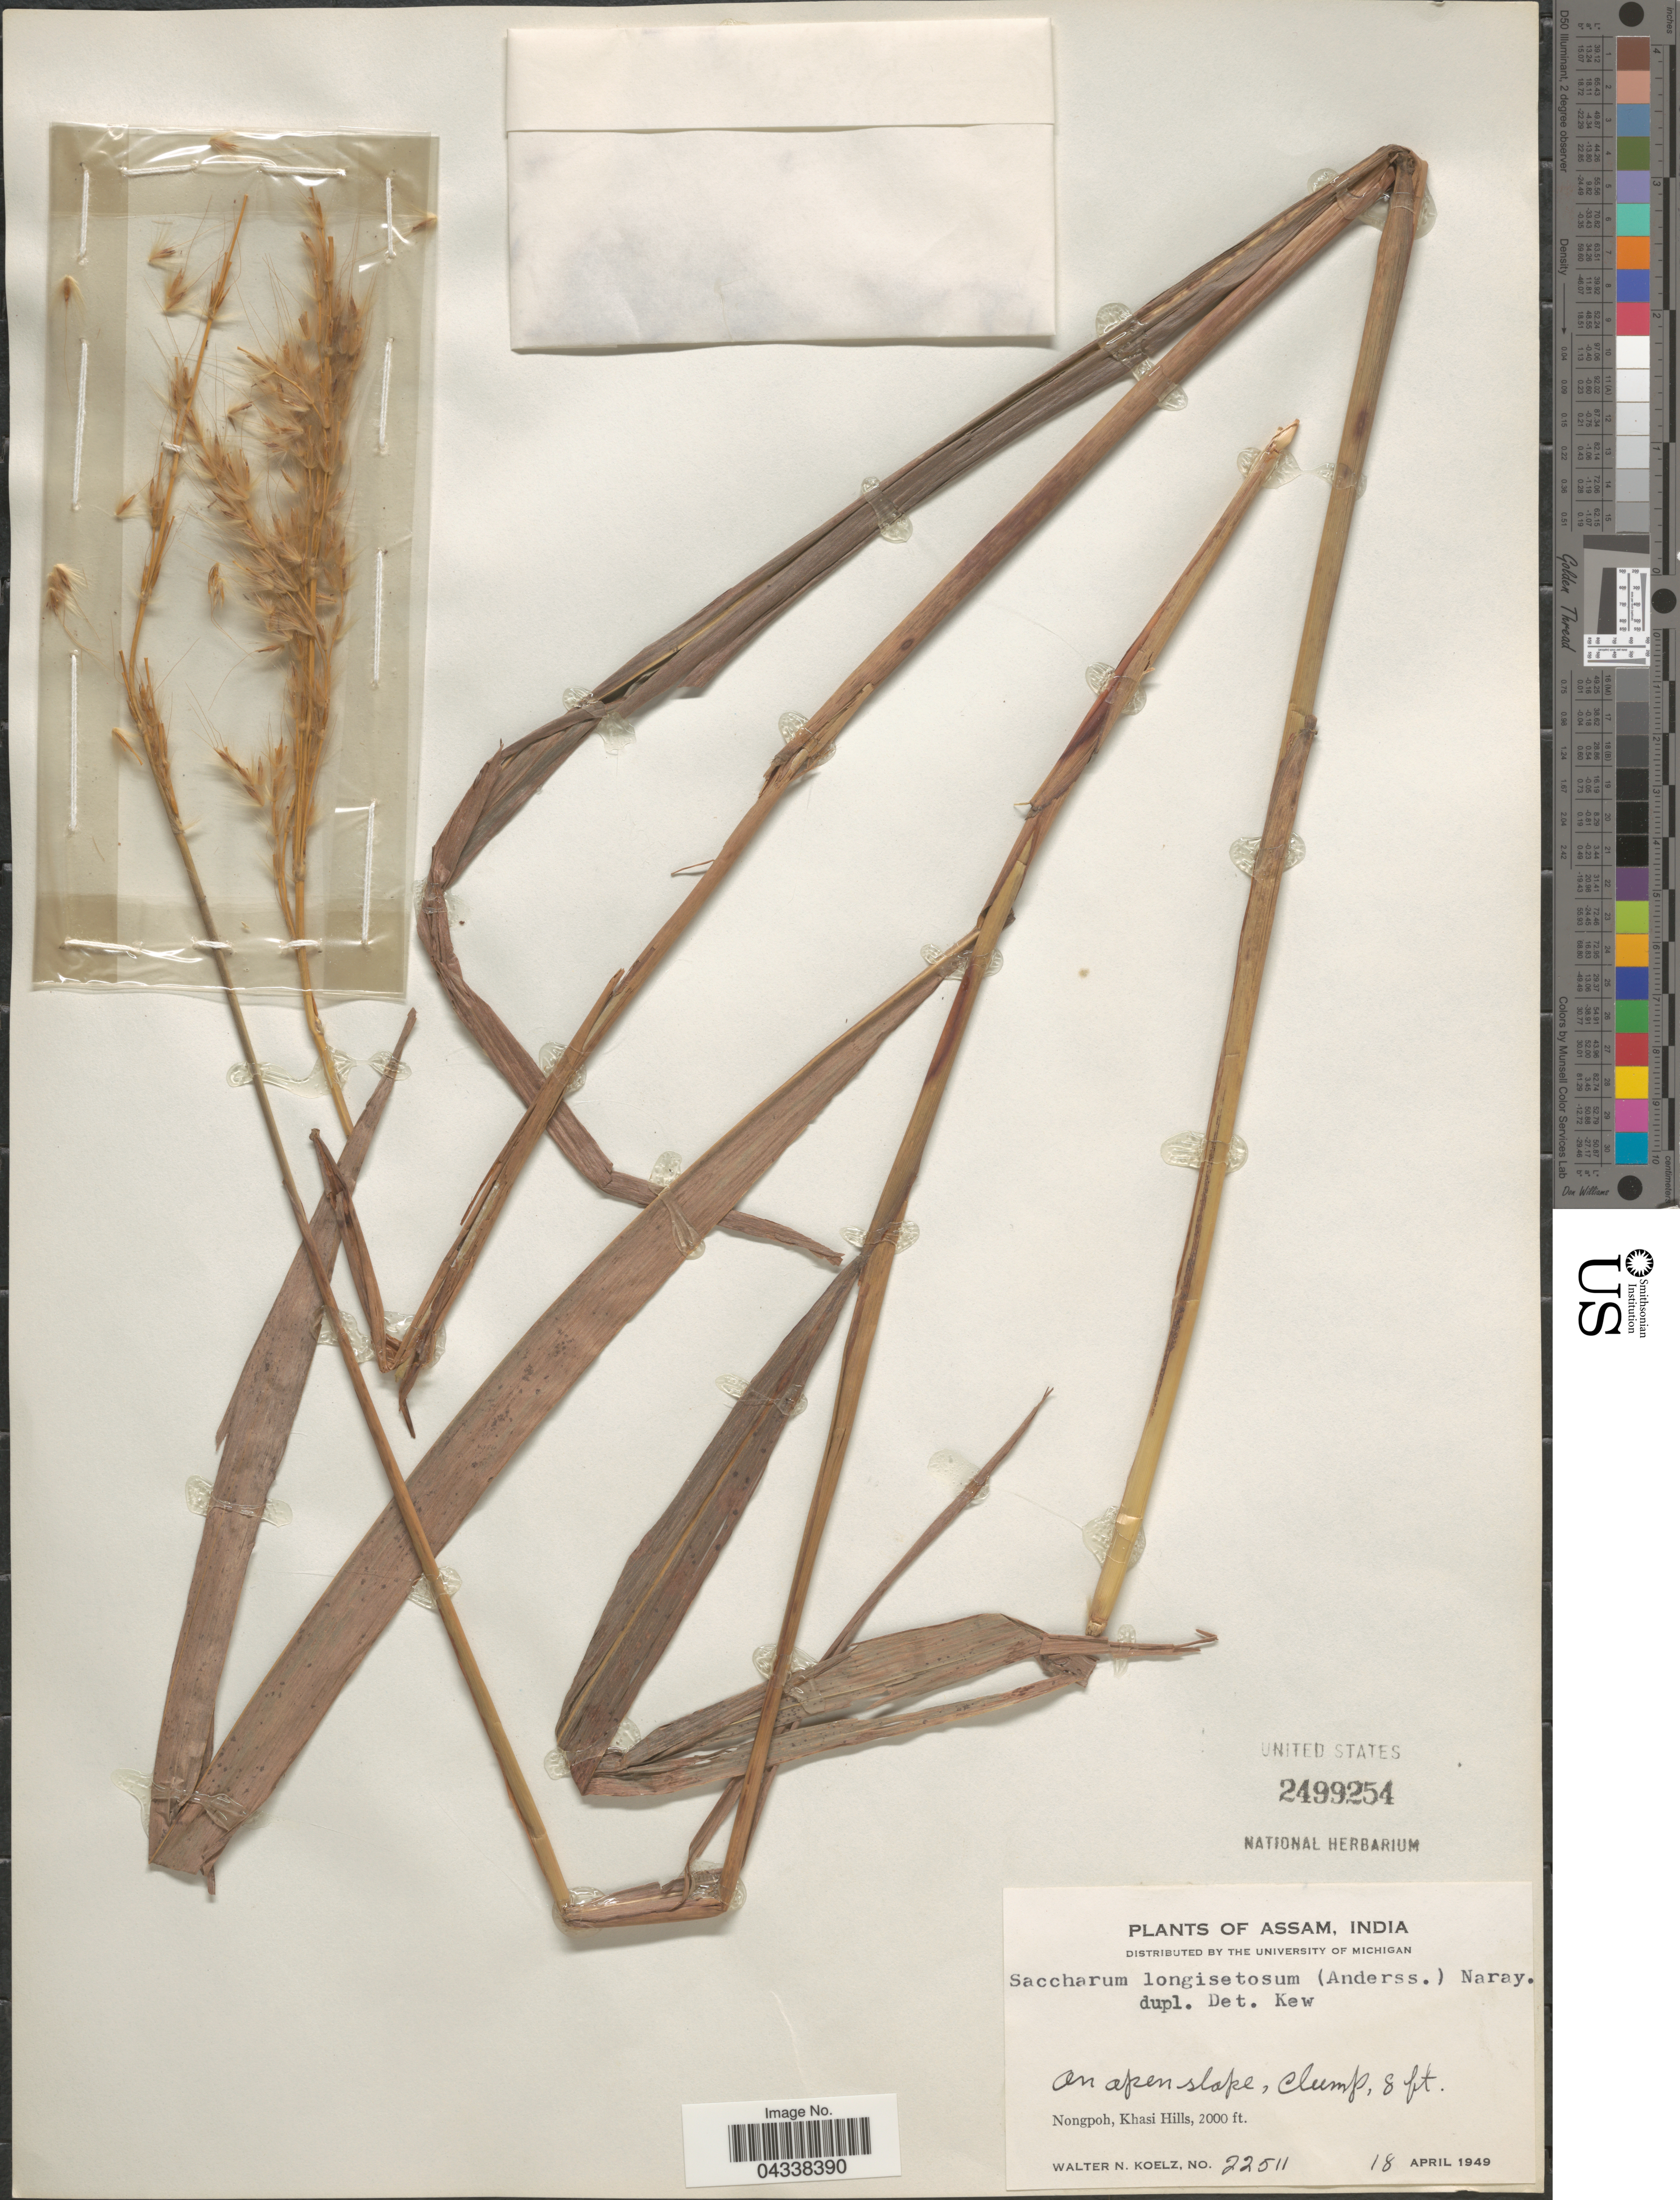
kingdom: Plantae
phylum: Tracheophyta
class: Liliopsida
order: Poales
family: Poaceae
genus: Saccharum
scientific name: Saccharum longisetosum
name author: V. Naray. ex Bor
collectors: W. N. Koelz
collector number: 22511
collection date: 1949-04-18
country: India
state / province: Meghalaya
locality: On open slope. Nongpoh, Khasi Hills.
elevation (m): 610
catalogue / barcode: US 2499254